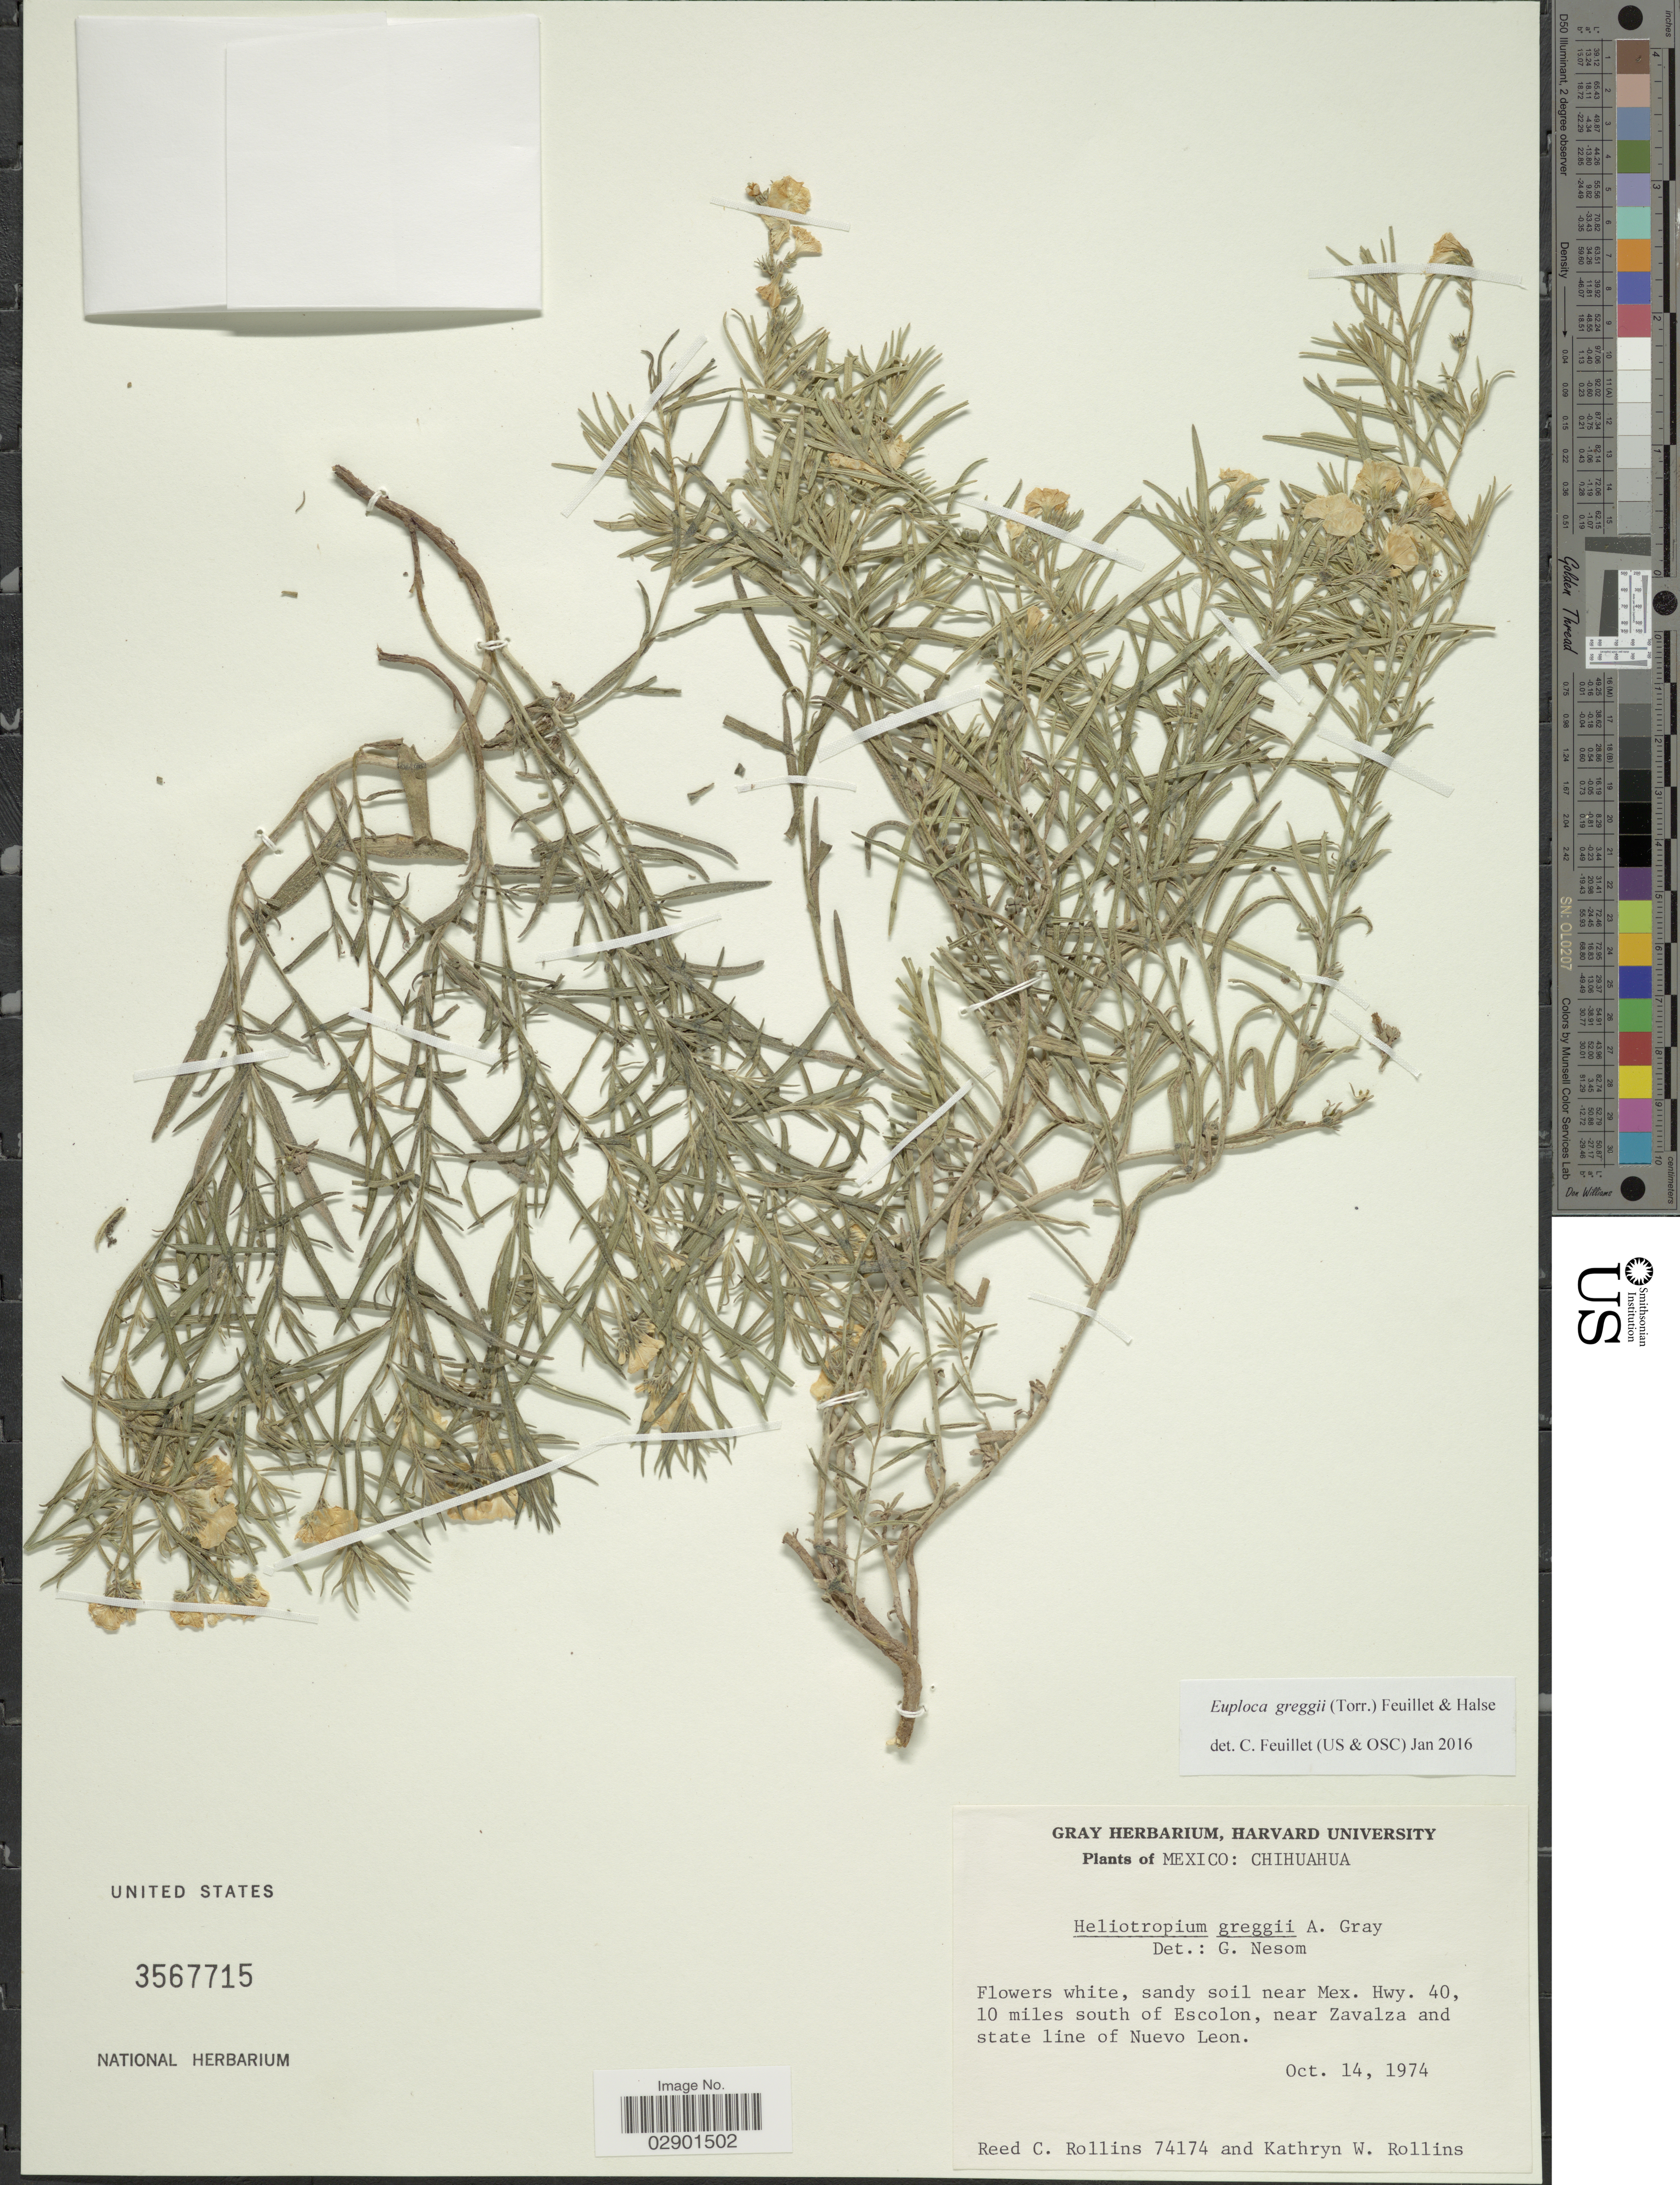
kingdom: Plantae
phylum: Tracheophyta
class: Magnoliopsida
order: Boraginales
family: Heliotropiaceae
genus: Euploca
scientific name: Euploca greggii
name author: (Torr.) Feuillet & Halse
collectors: R. C. Rollins & K. W. Rollins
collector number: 74174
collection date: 1974-10-14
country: Mexico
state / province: Chihuahua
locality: Sandy soil near Mex. Hwy. 40, 10 miles south of Escolon, near Zavalza and state line of Nuevo Leon.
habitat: sandy soil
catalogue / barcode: US 3567715